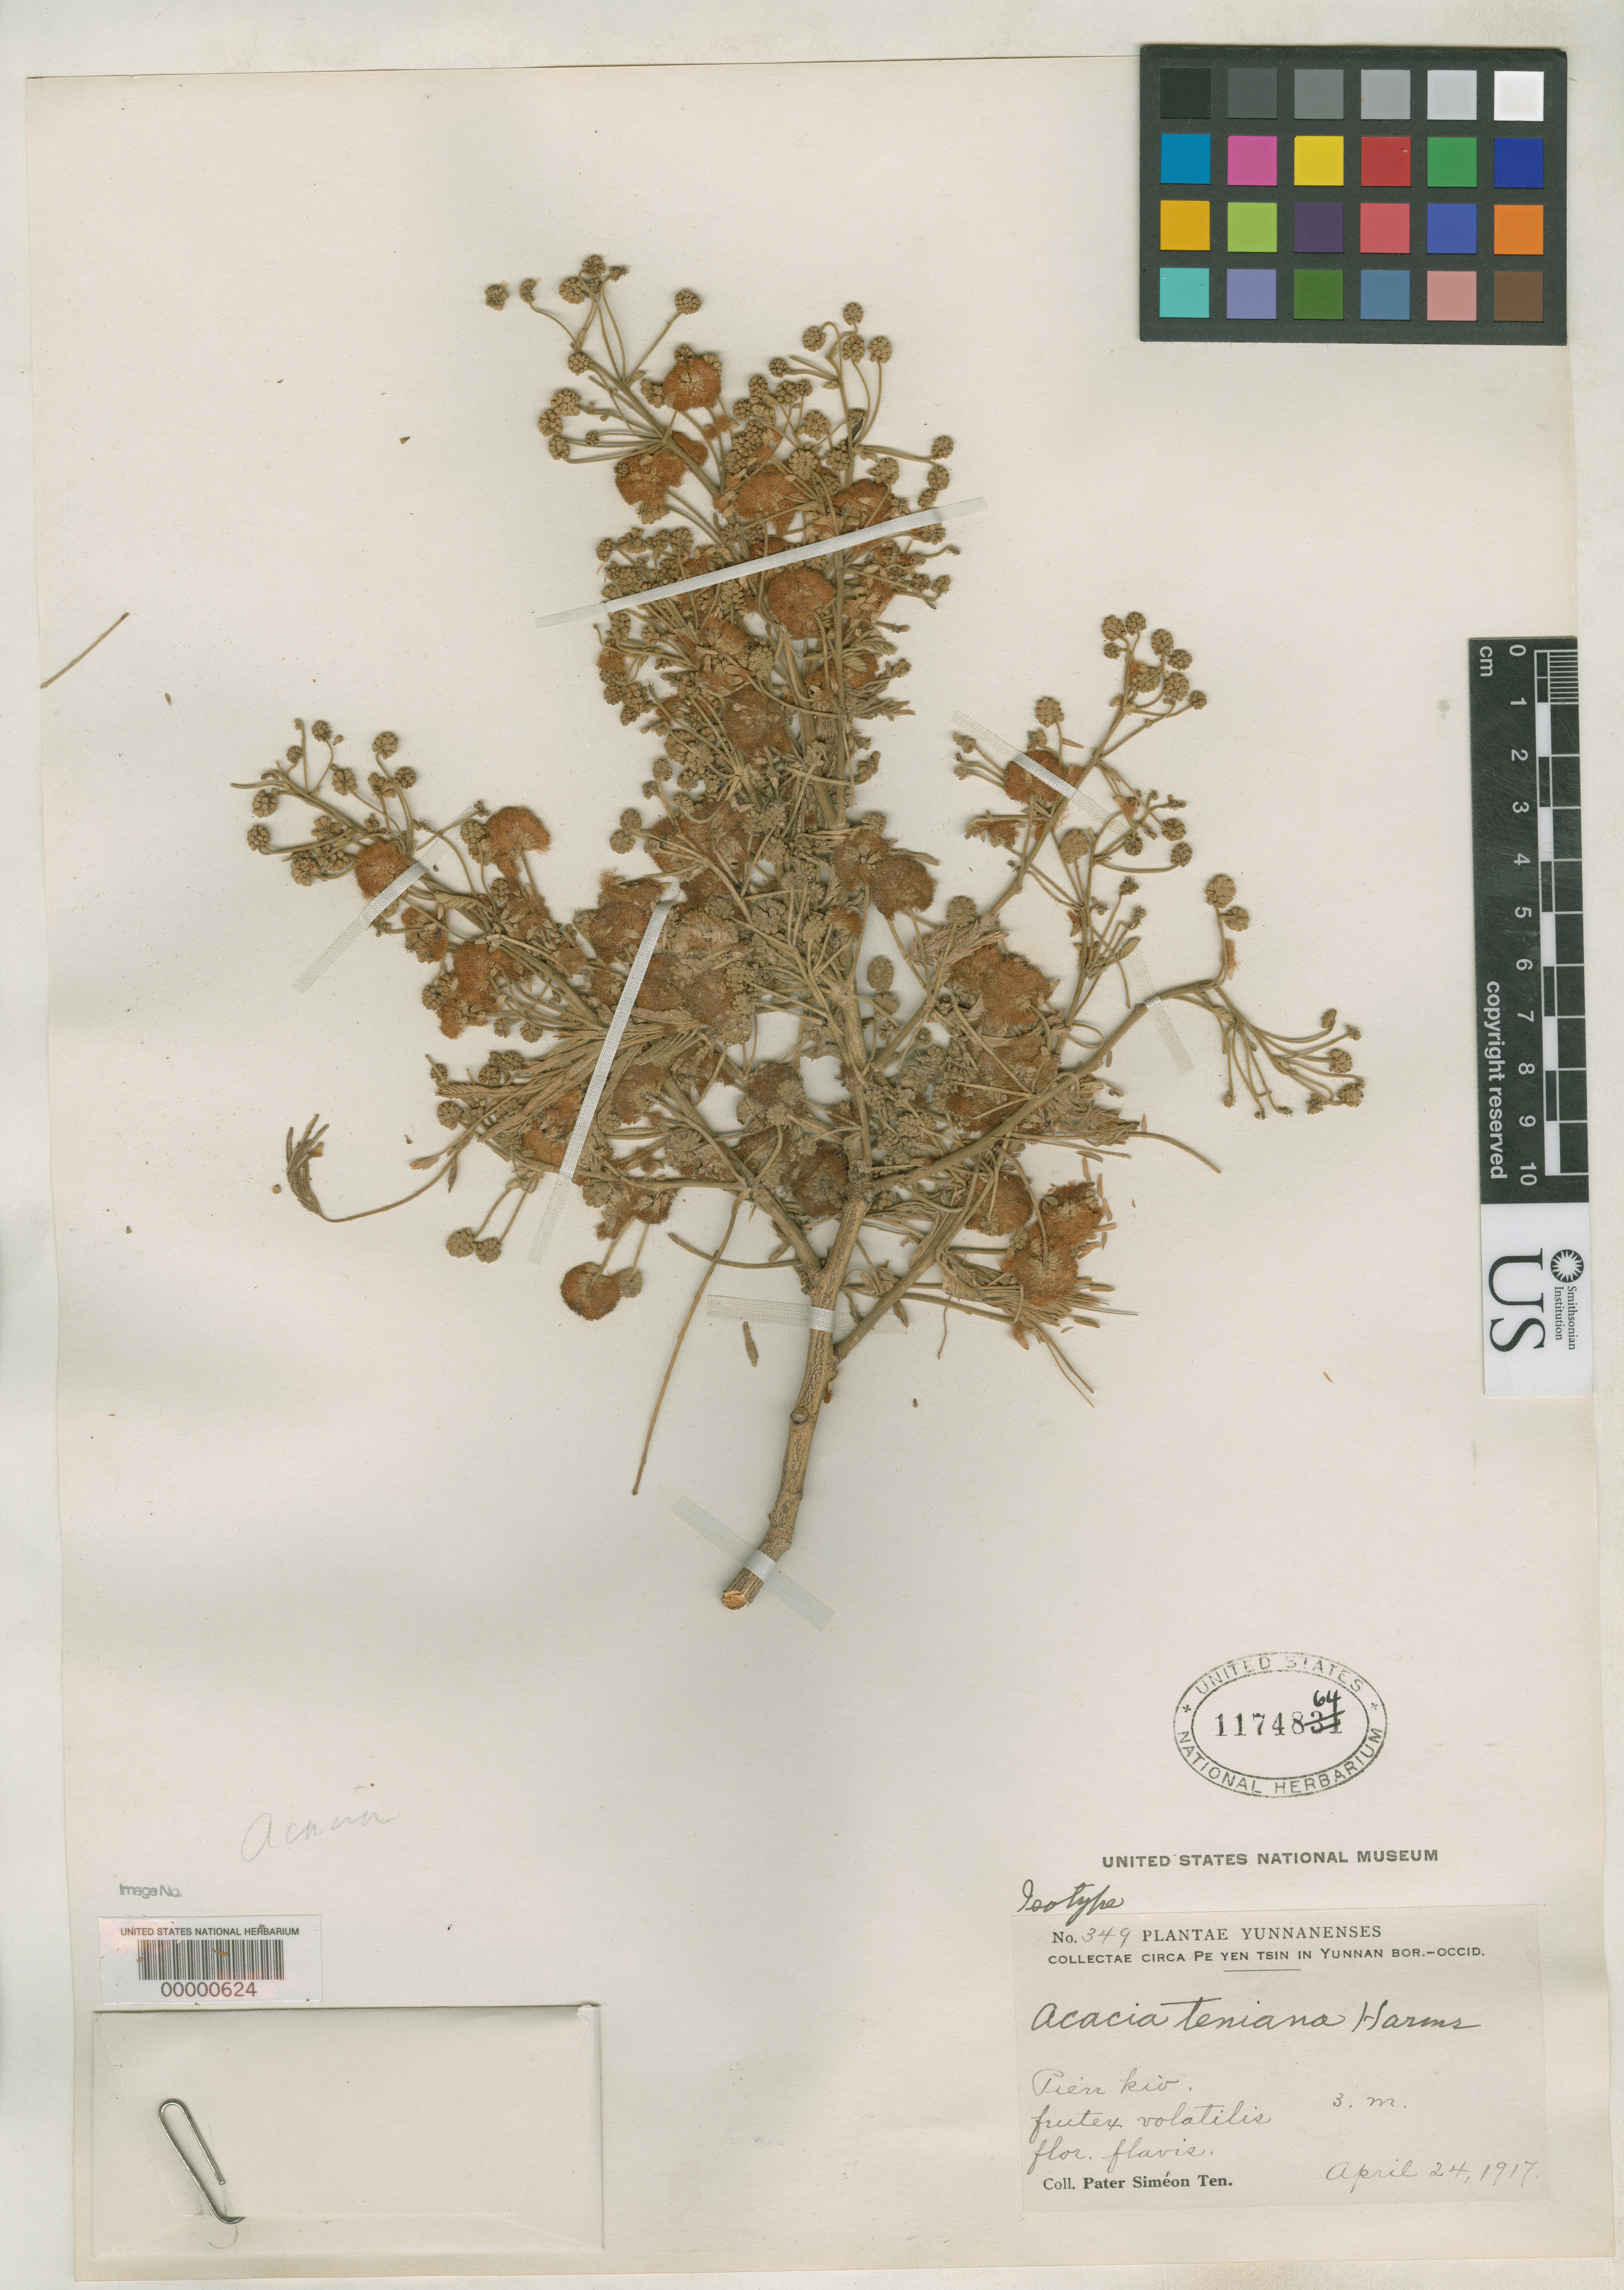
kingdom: Plantae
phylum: Tracheophyta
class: Magnoliopsida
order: Fabales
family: Fabaceae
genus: Acacia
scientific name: Acacia teniana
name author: Harms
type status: Isosyntype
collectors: P. S. Ten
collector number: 349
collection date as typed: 23 May 1919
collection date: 1919-05-23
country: China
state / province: Yunnan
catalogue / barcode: US 1174864